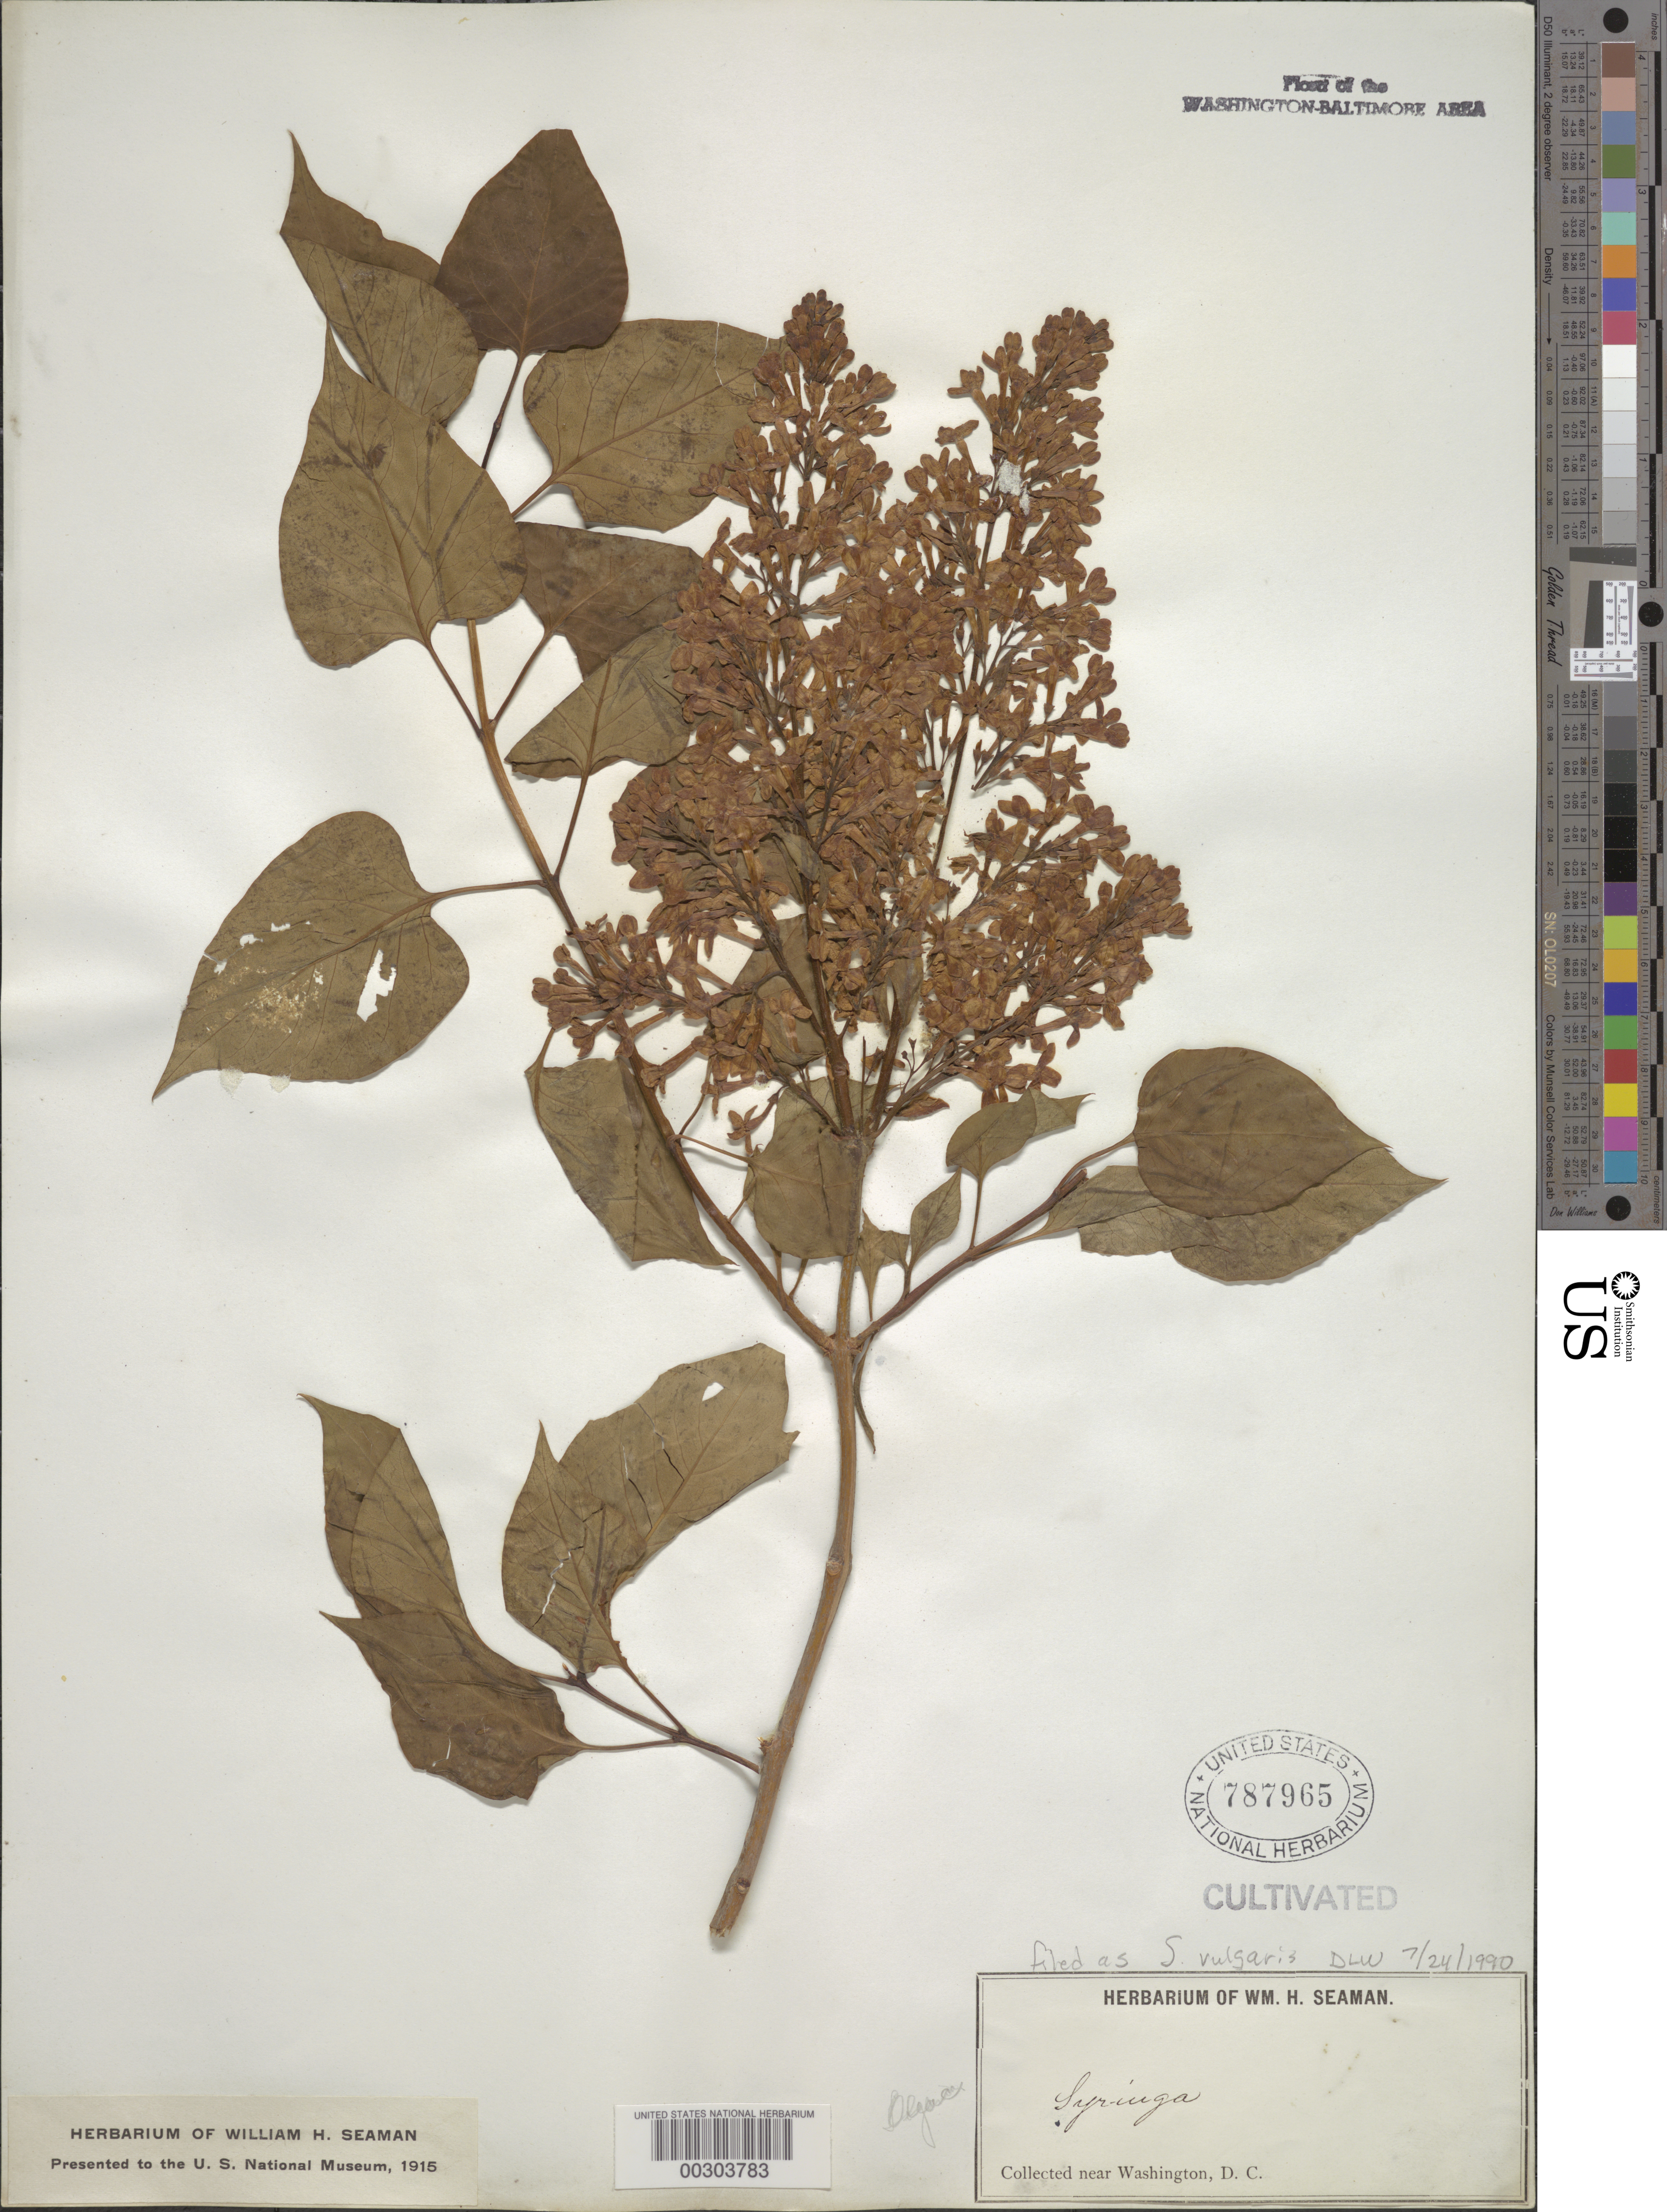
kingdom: Plantae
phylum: Tracheophyta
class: Magnoliopsida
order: Lamiales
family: Oleaceae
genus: Syringa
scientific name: Syringa vulgaris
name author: L.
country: United States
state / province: District of Columbia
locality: Near Washington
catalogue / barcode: US 787965